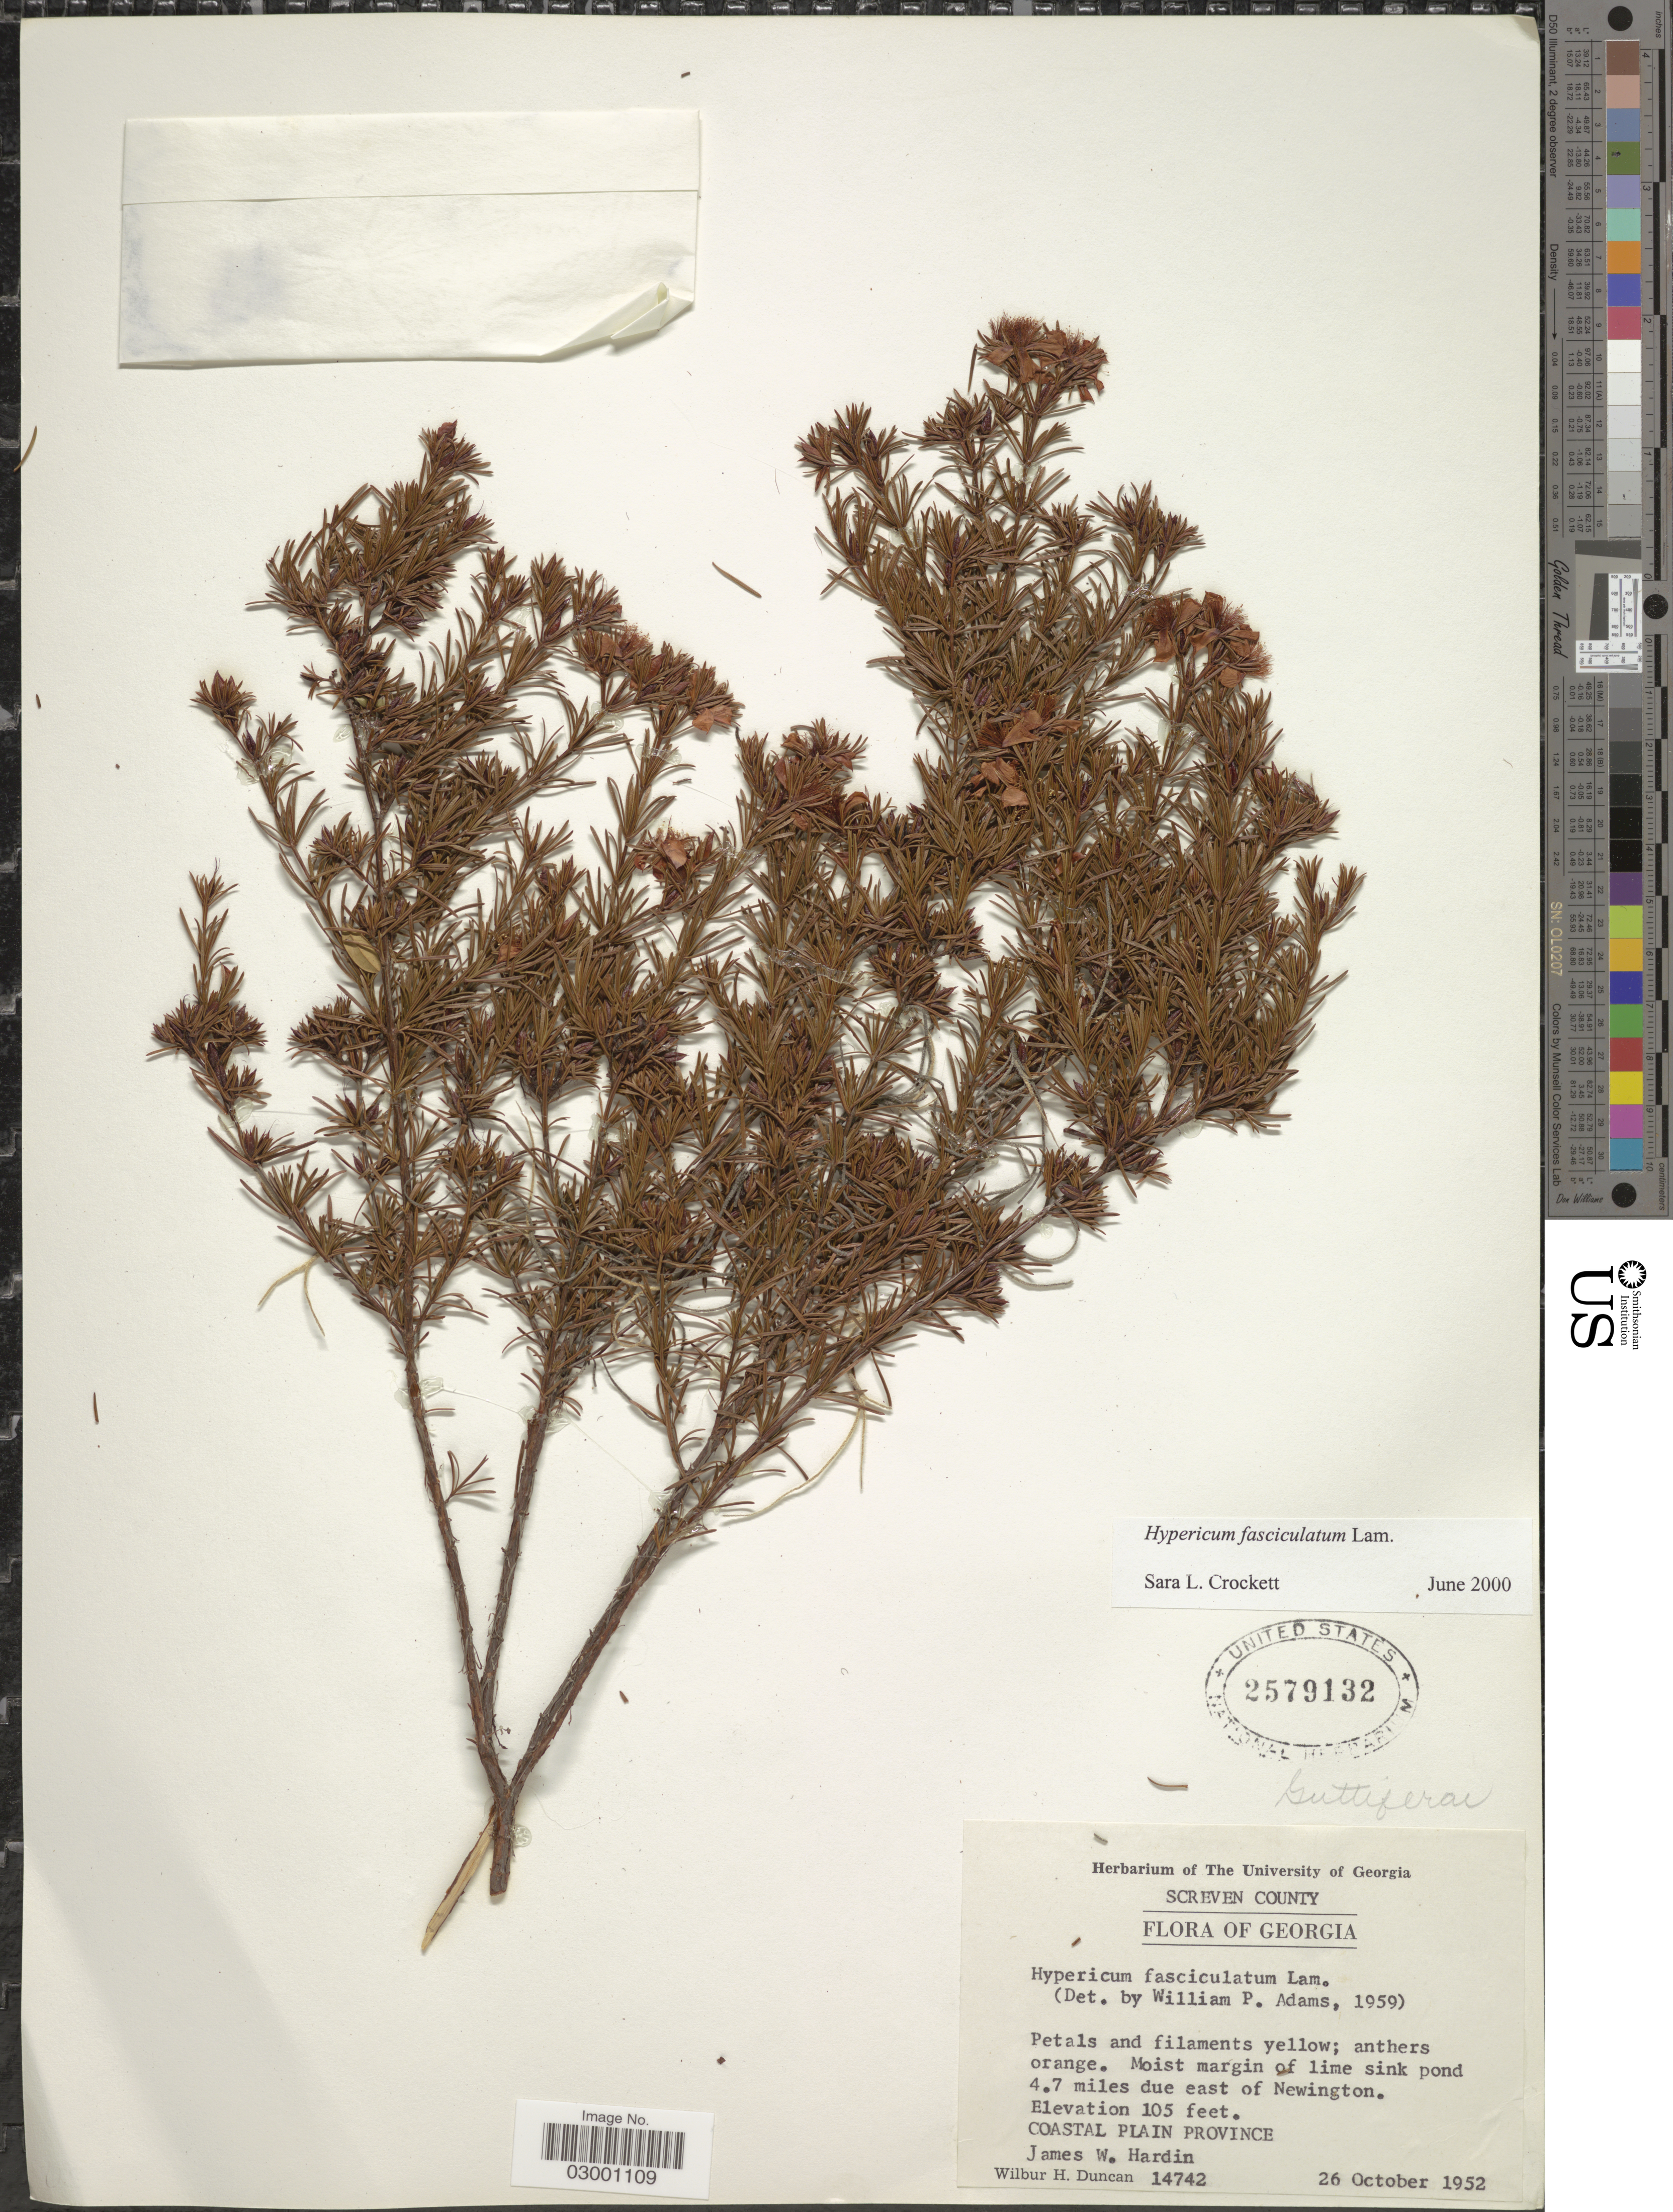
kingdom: Plantae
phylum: Tracheophyta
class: Magnoliopsida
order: Malpighiales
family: Hypericaceae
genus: Hypericum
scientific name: Hypericum fasciculatum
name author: Lam.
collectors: J. W. Hardin & W. H. Duncan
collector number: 14742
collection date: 1952-10-26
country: United States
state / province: Georgia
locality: Screven County, Moist margin of lime sink pond 4.7 miles due east of Newington, Coastal Plain Province.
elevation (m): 32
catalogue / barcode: US 2579132